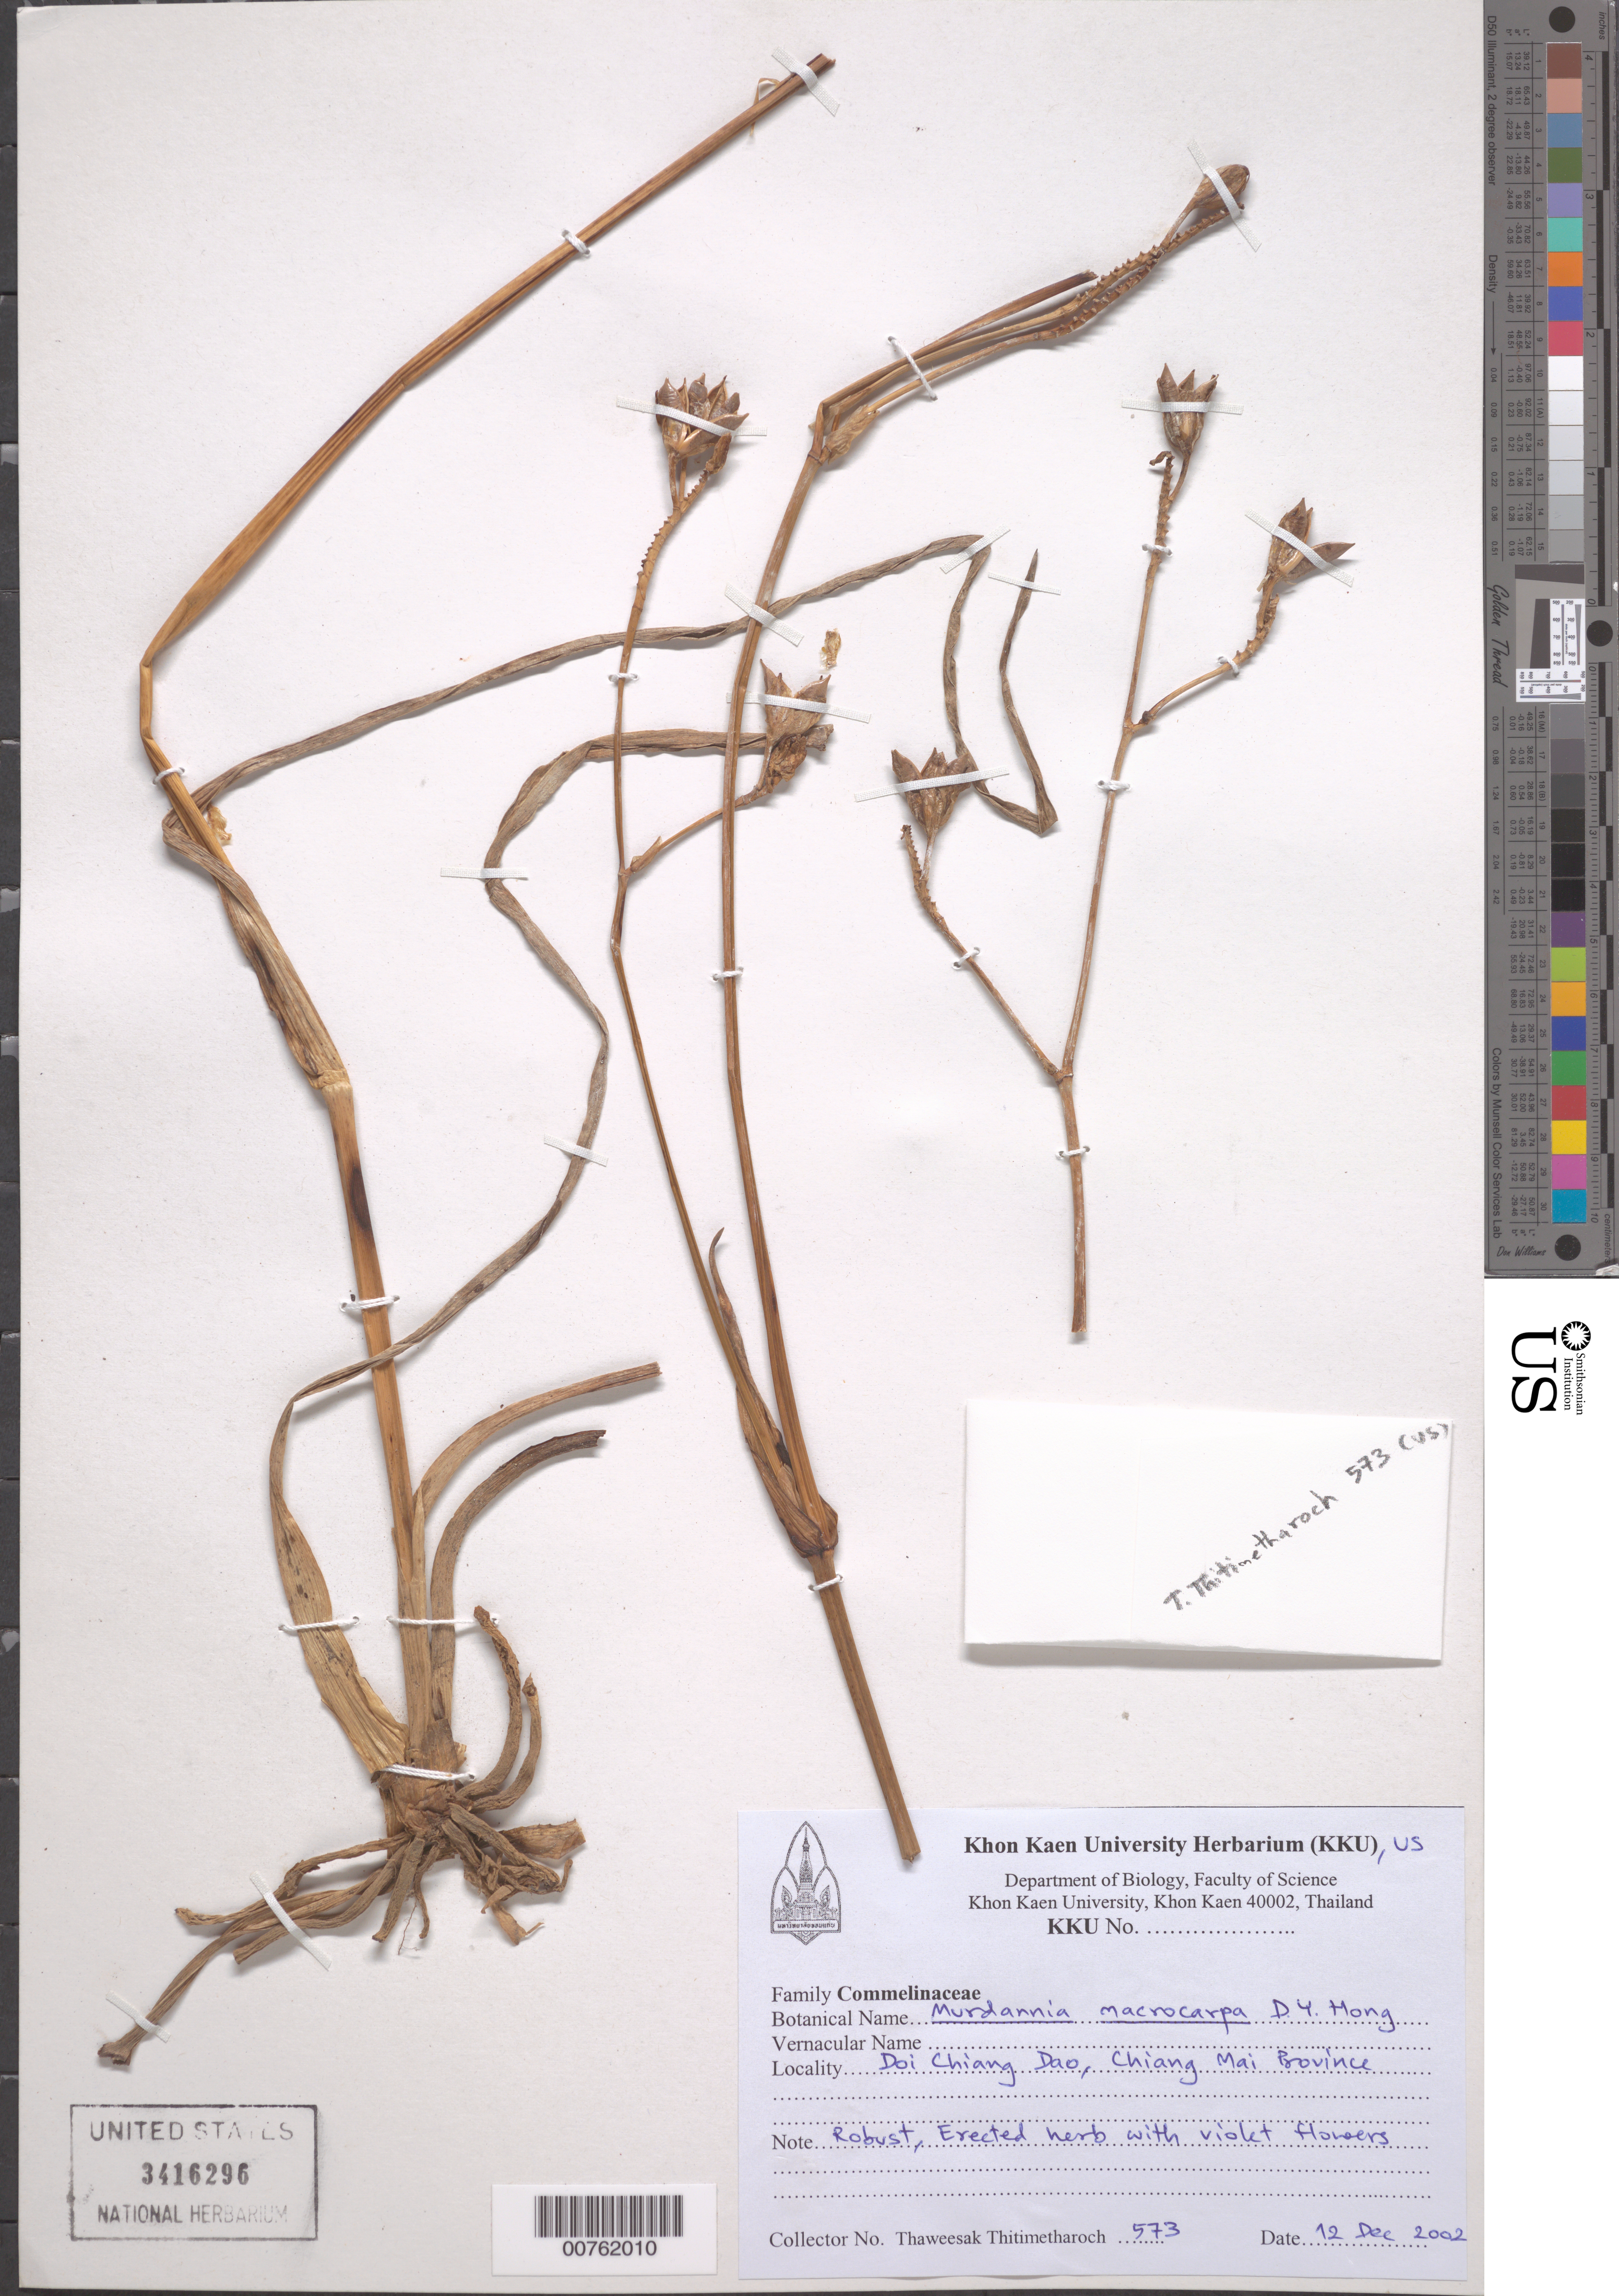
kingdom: Plantae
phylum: Tracheophyta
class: Liliopsida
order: Commelinales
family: Commelinaceae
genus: Murdannia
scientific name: Murdannia macrocarpa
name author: D.Y. Hong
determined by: Faden, Robert B., (US), Smithsonian Institution - National Museum of Natural History (UNITED STATES)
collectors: T. Thitimetharoch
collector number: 573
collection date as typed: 12 Dec 2002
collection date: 2002-12-12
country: Thailand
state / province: Chiang Mai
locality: Doi Chiang Dao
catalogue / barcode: US 3416296